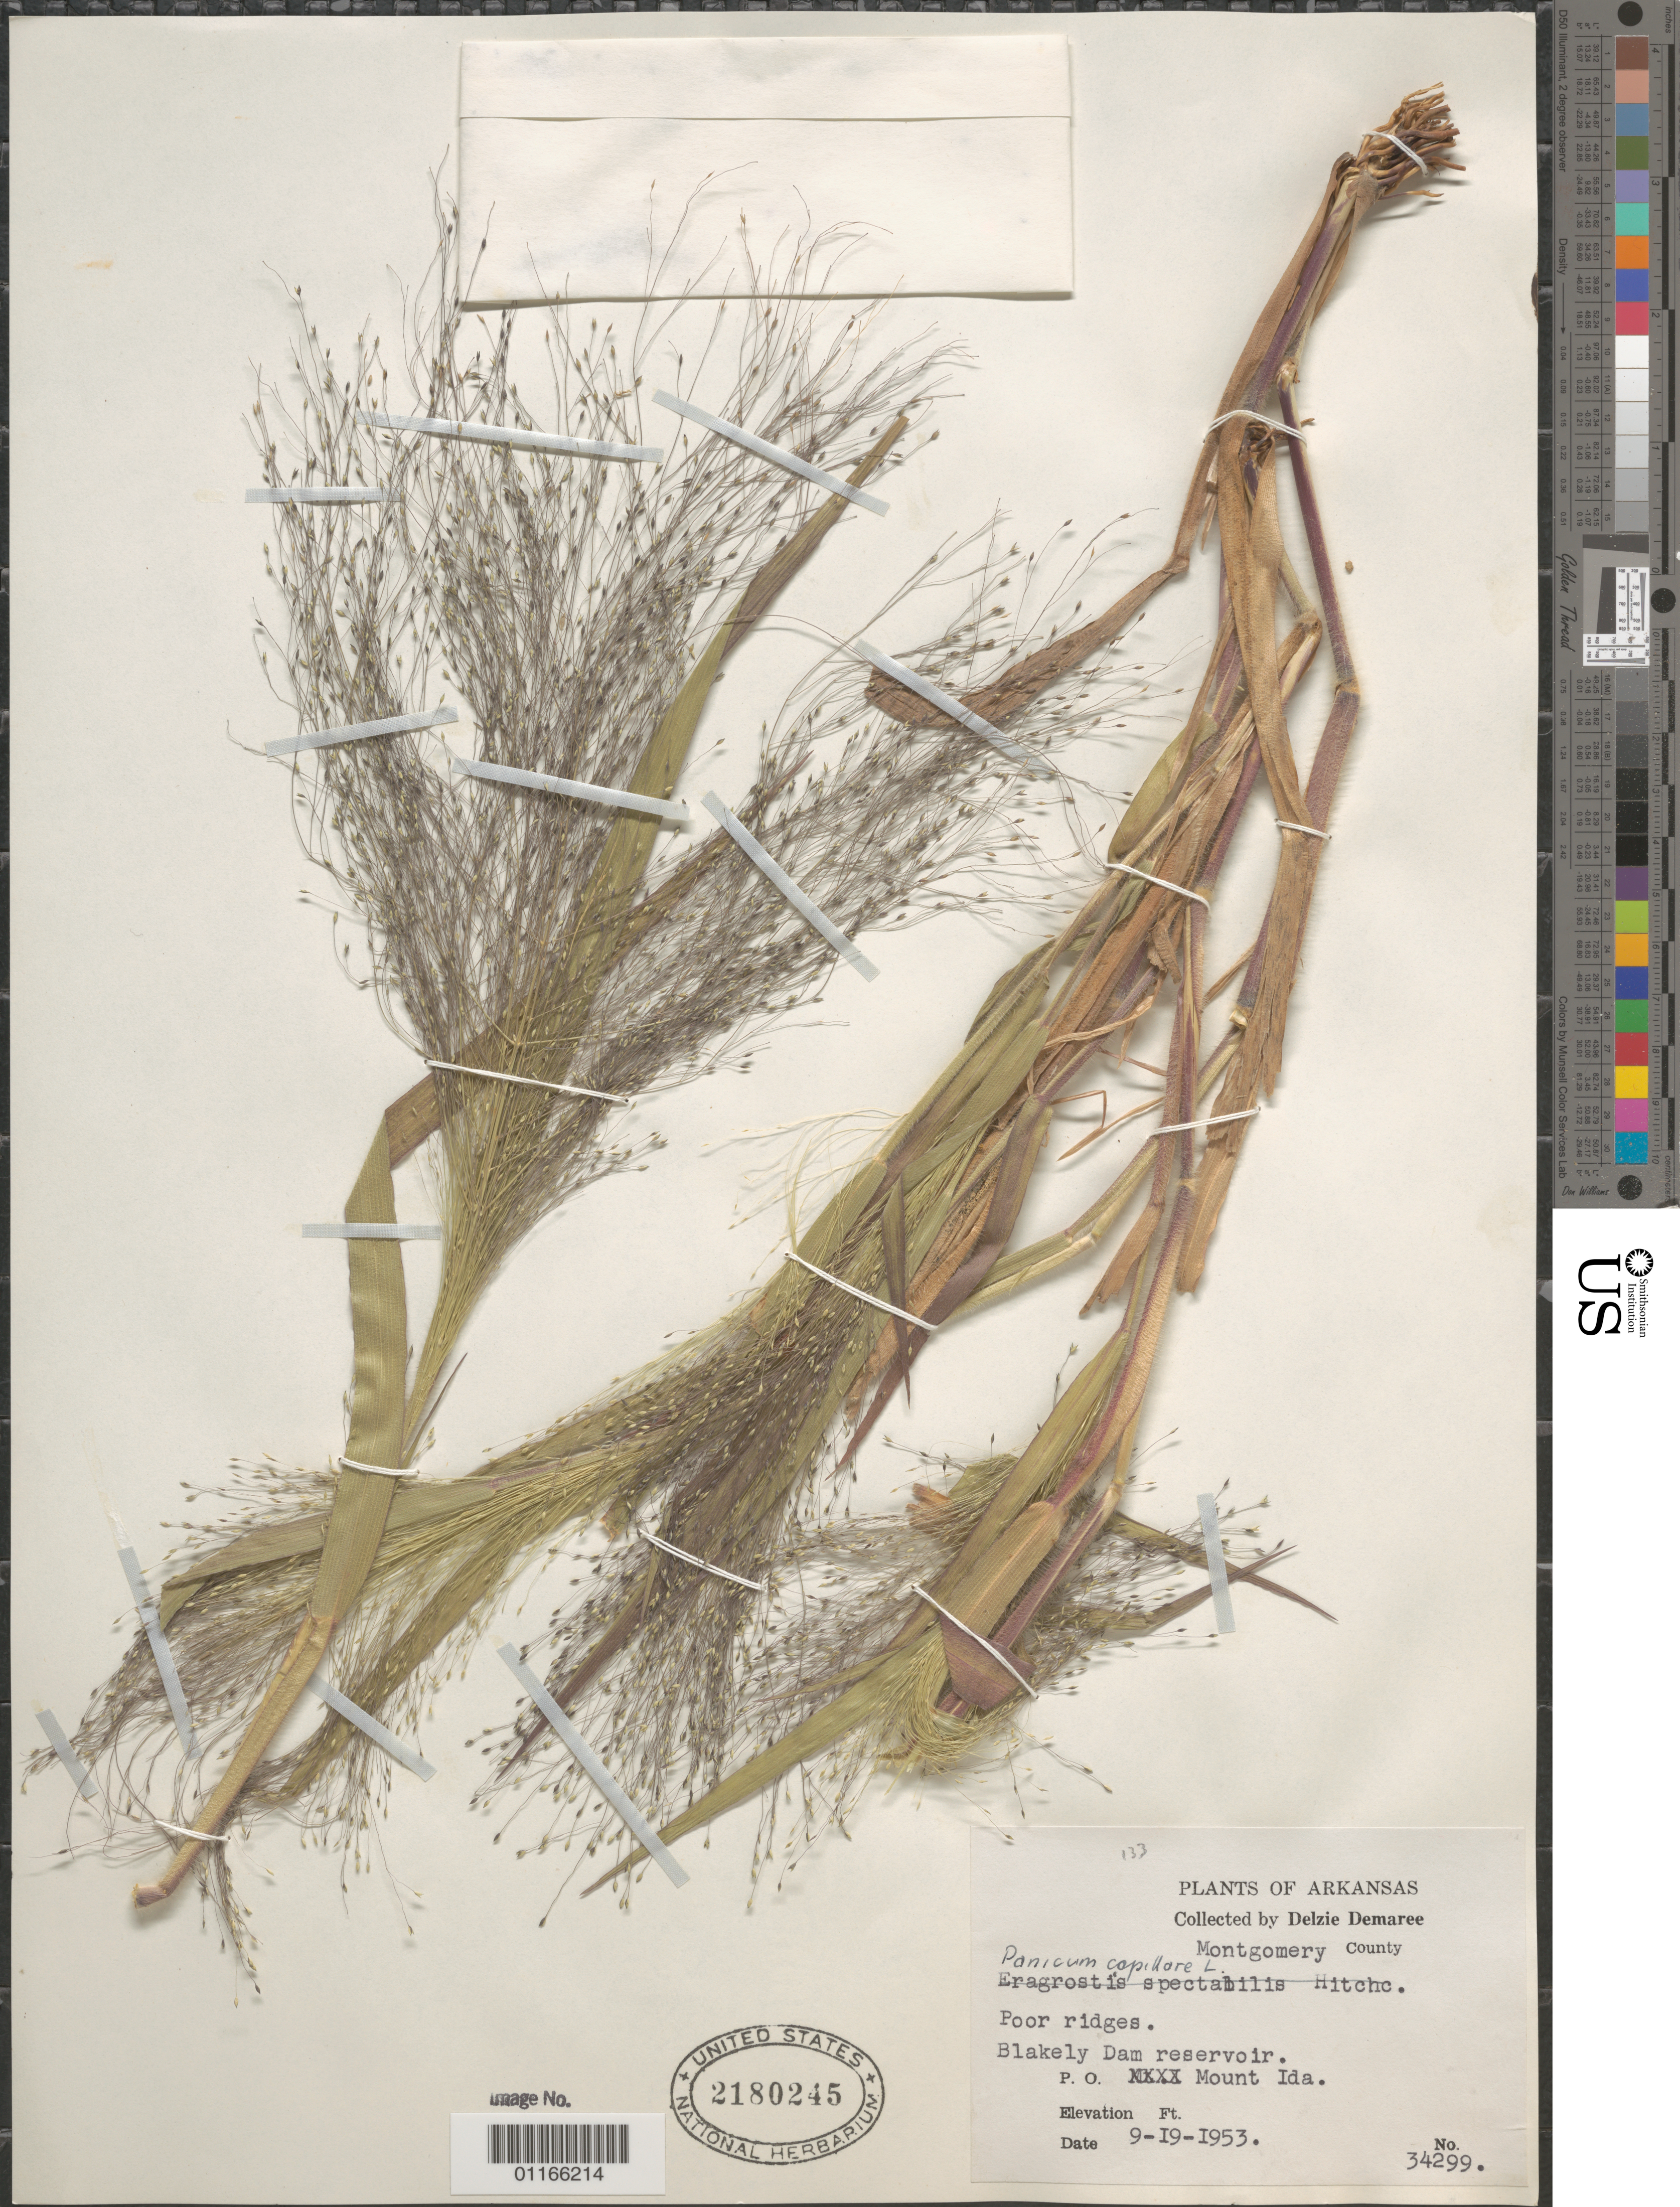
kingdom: Plantae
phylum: Tracheophyta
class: Liliopsida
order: Poales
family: Poaceae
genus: Panicum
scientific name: Panicum capillare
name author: L.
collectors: D. Demaree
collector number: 34299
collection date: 1953-09-19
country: United States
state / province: Arkansas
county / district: Montgomery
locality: Blakely Dam reservoir. Mount Ida.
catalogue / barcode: US 2180245